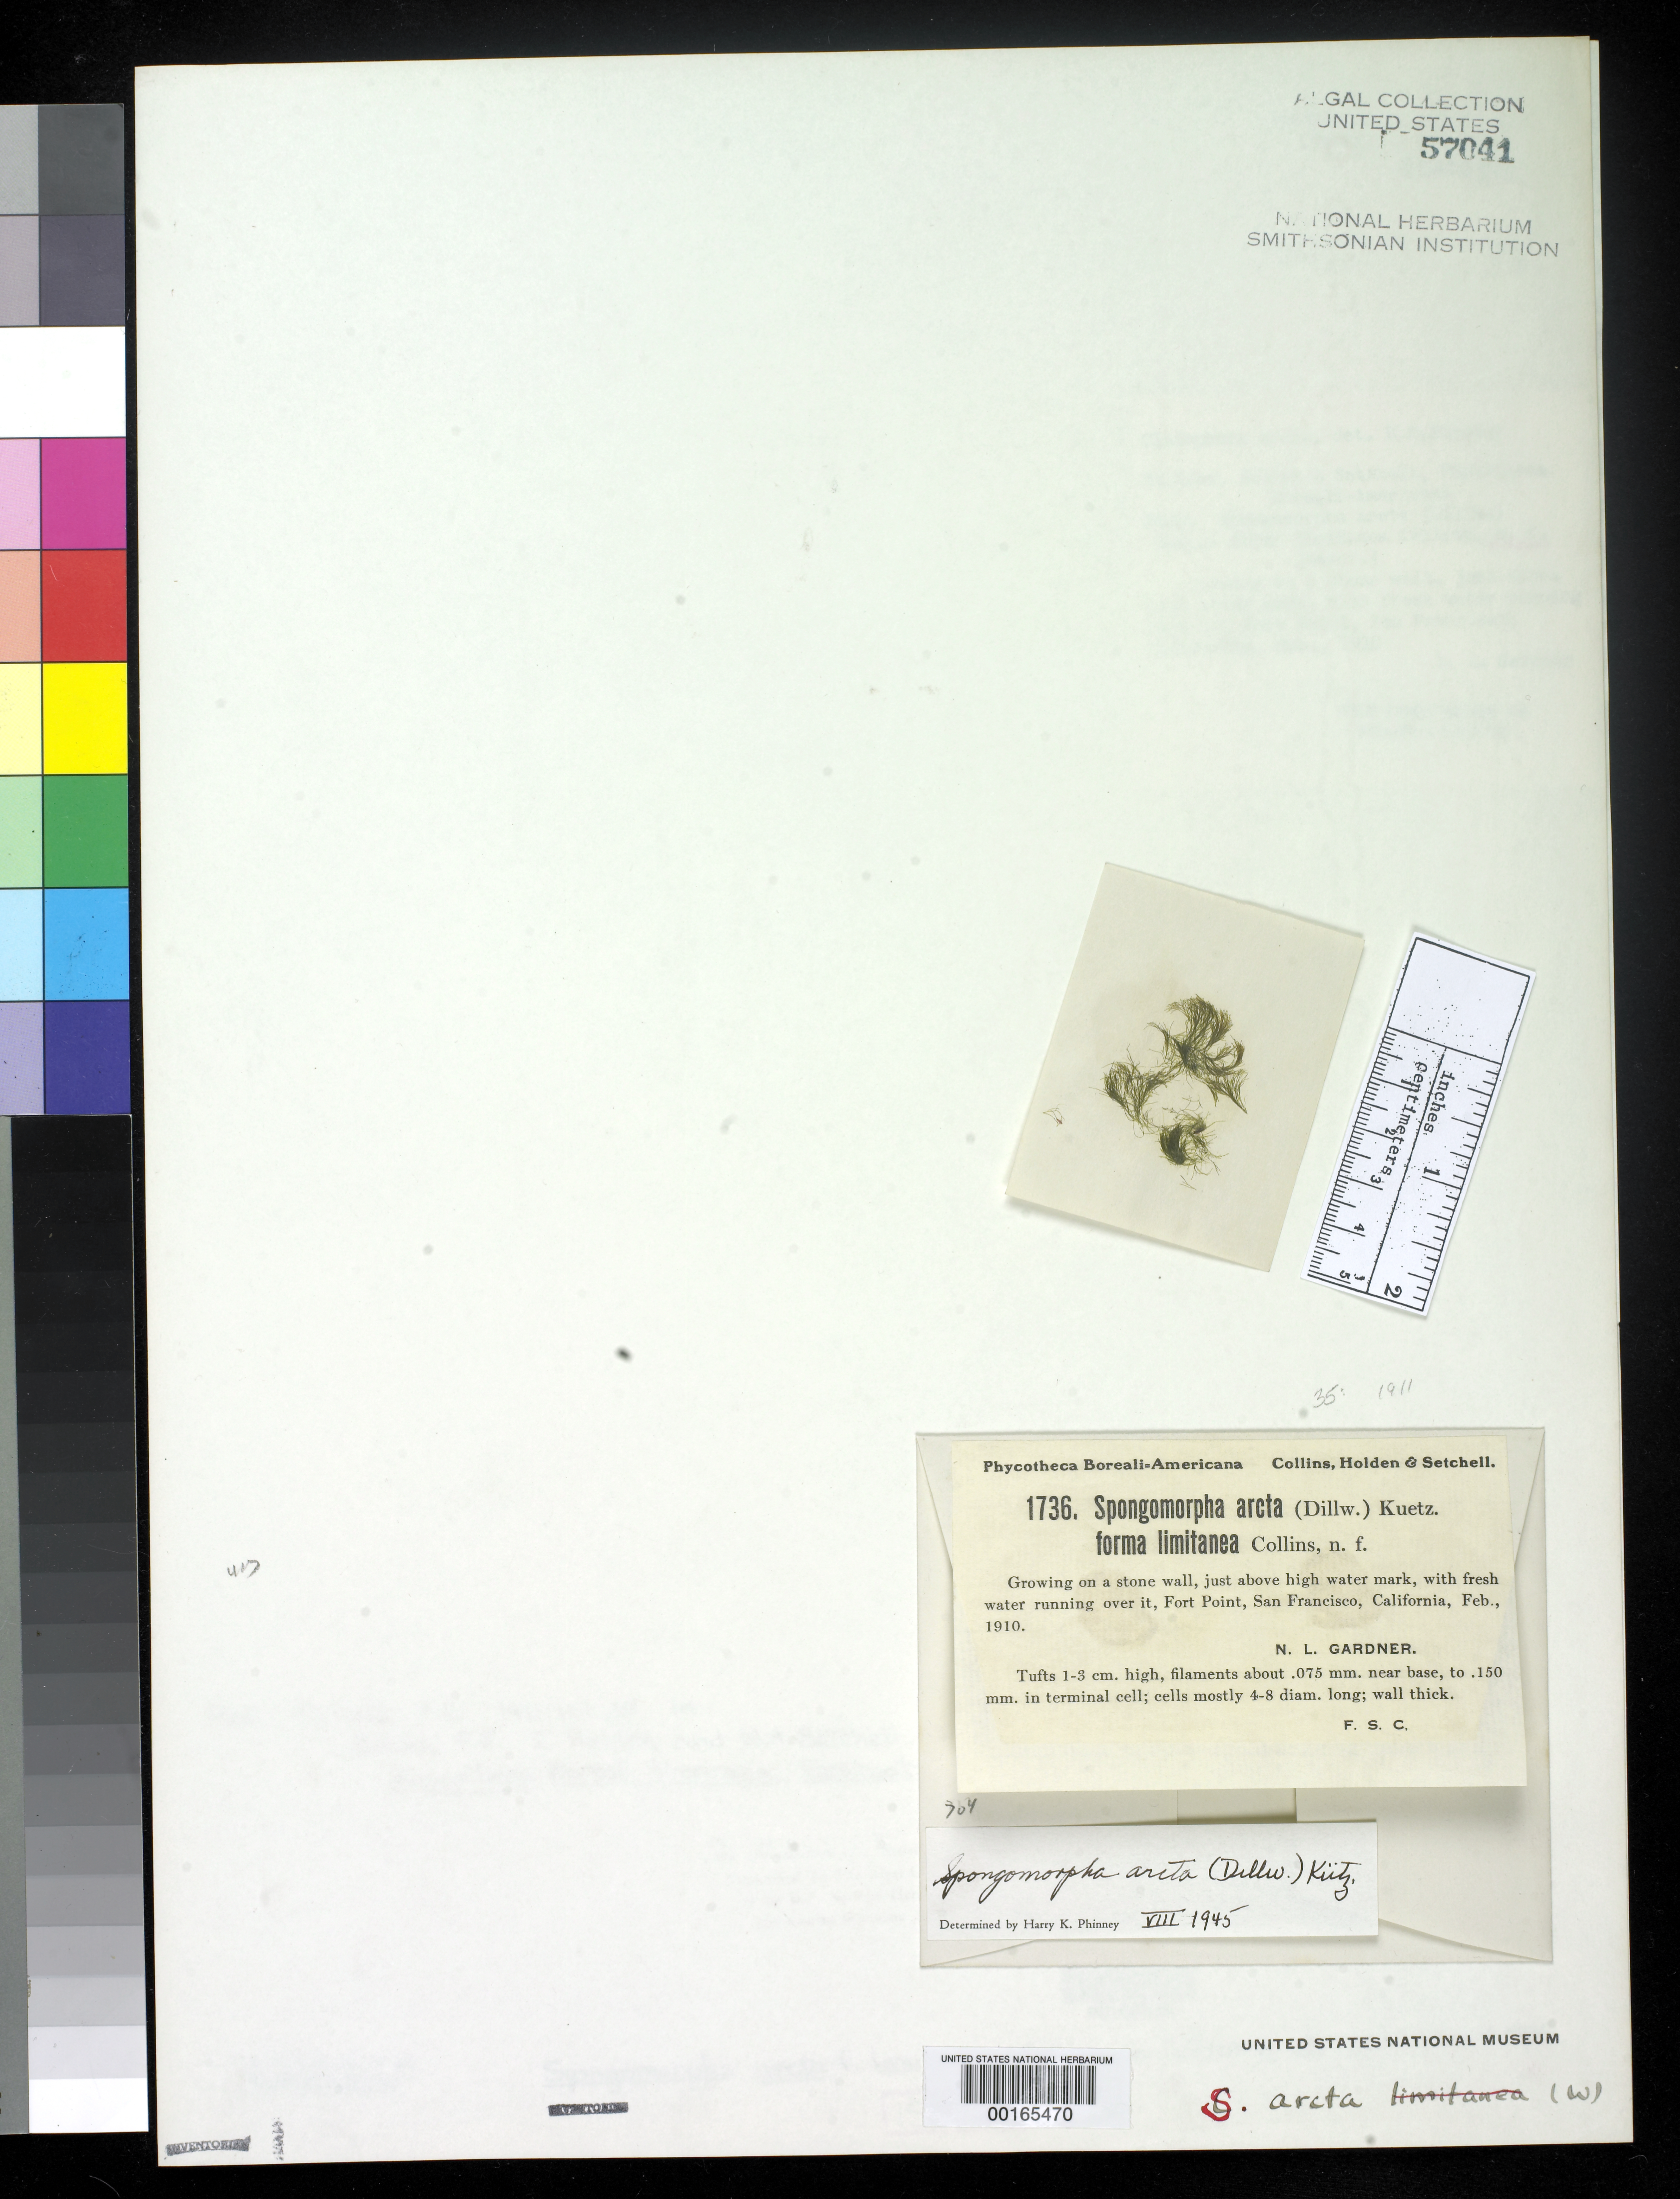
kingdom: Plantae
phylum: Chlorophyta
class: Ulvophyceae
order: Ulotrichales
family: Ulotrichaceae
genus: Spongomorpha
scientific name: Spongomorpha arcta f. limitanea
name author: Collins in Collins et al.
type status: Isotype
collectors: N. Gardner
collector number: PB-A 1736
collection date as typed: Feb 1910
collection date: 1910-02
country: United States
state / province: California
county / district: San Francisco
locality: San Francisco, Fort Point.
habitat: On stone wall washed by fresh water.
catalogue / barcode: US 57041